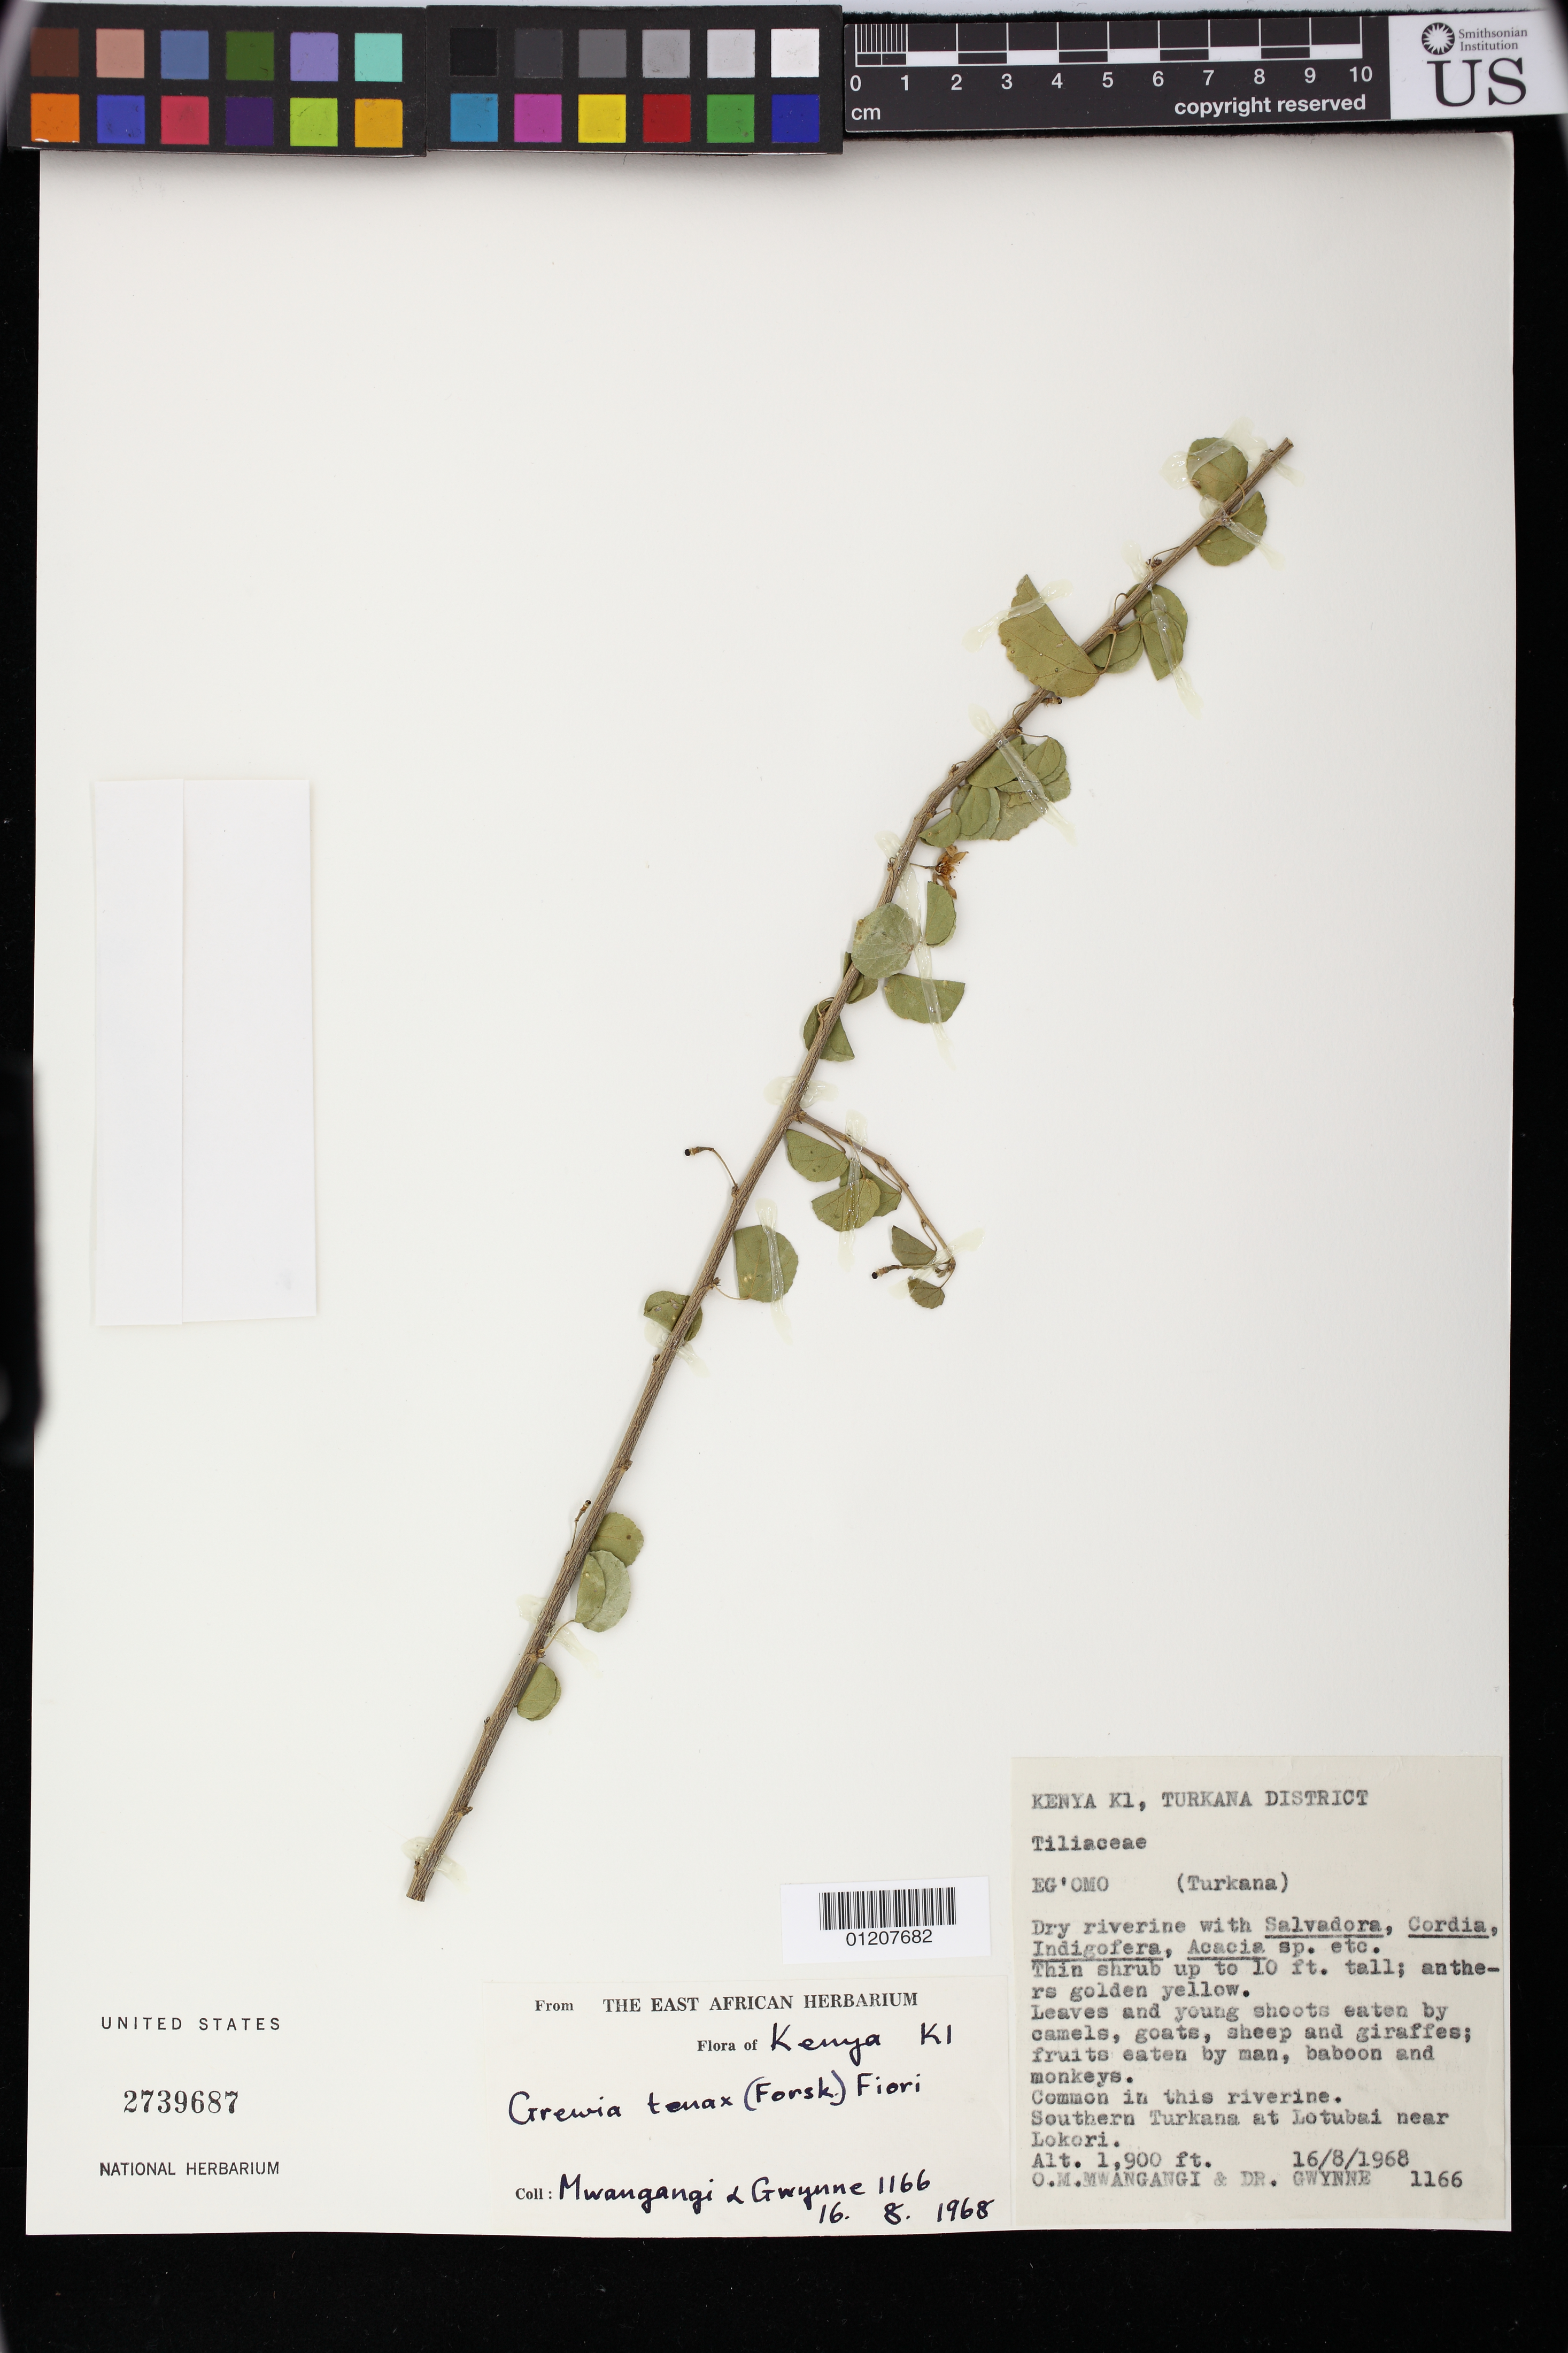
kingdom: Plantae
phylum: Tracheophyta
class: Magnoliopsida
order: Malvales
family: Malvaceae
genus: Grewia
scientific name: Grewia tenax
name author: (Forssk.) Fiori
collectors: O. M. Mwangangi & -. Gwynne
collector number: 1166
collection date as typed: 16 Aug 1968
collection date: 1968-08-16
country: Kenya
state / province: Turkana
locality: K1, Turkana District. Southern Turkana at Lotubai near Lokori.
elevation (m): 579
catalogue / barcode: US 2739687